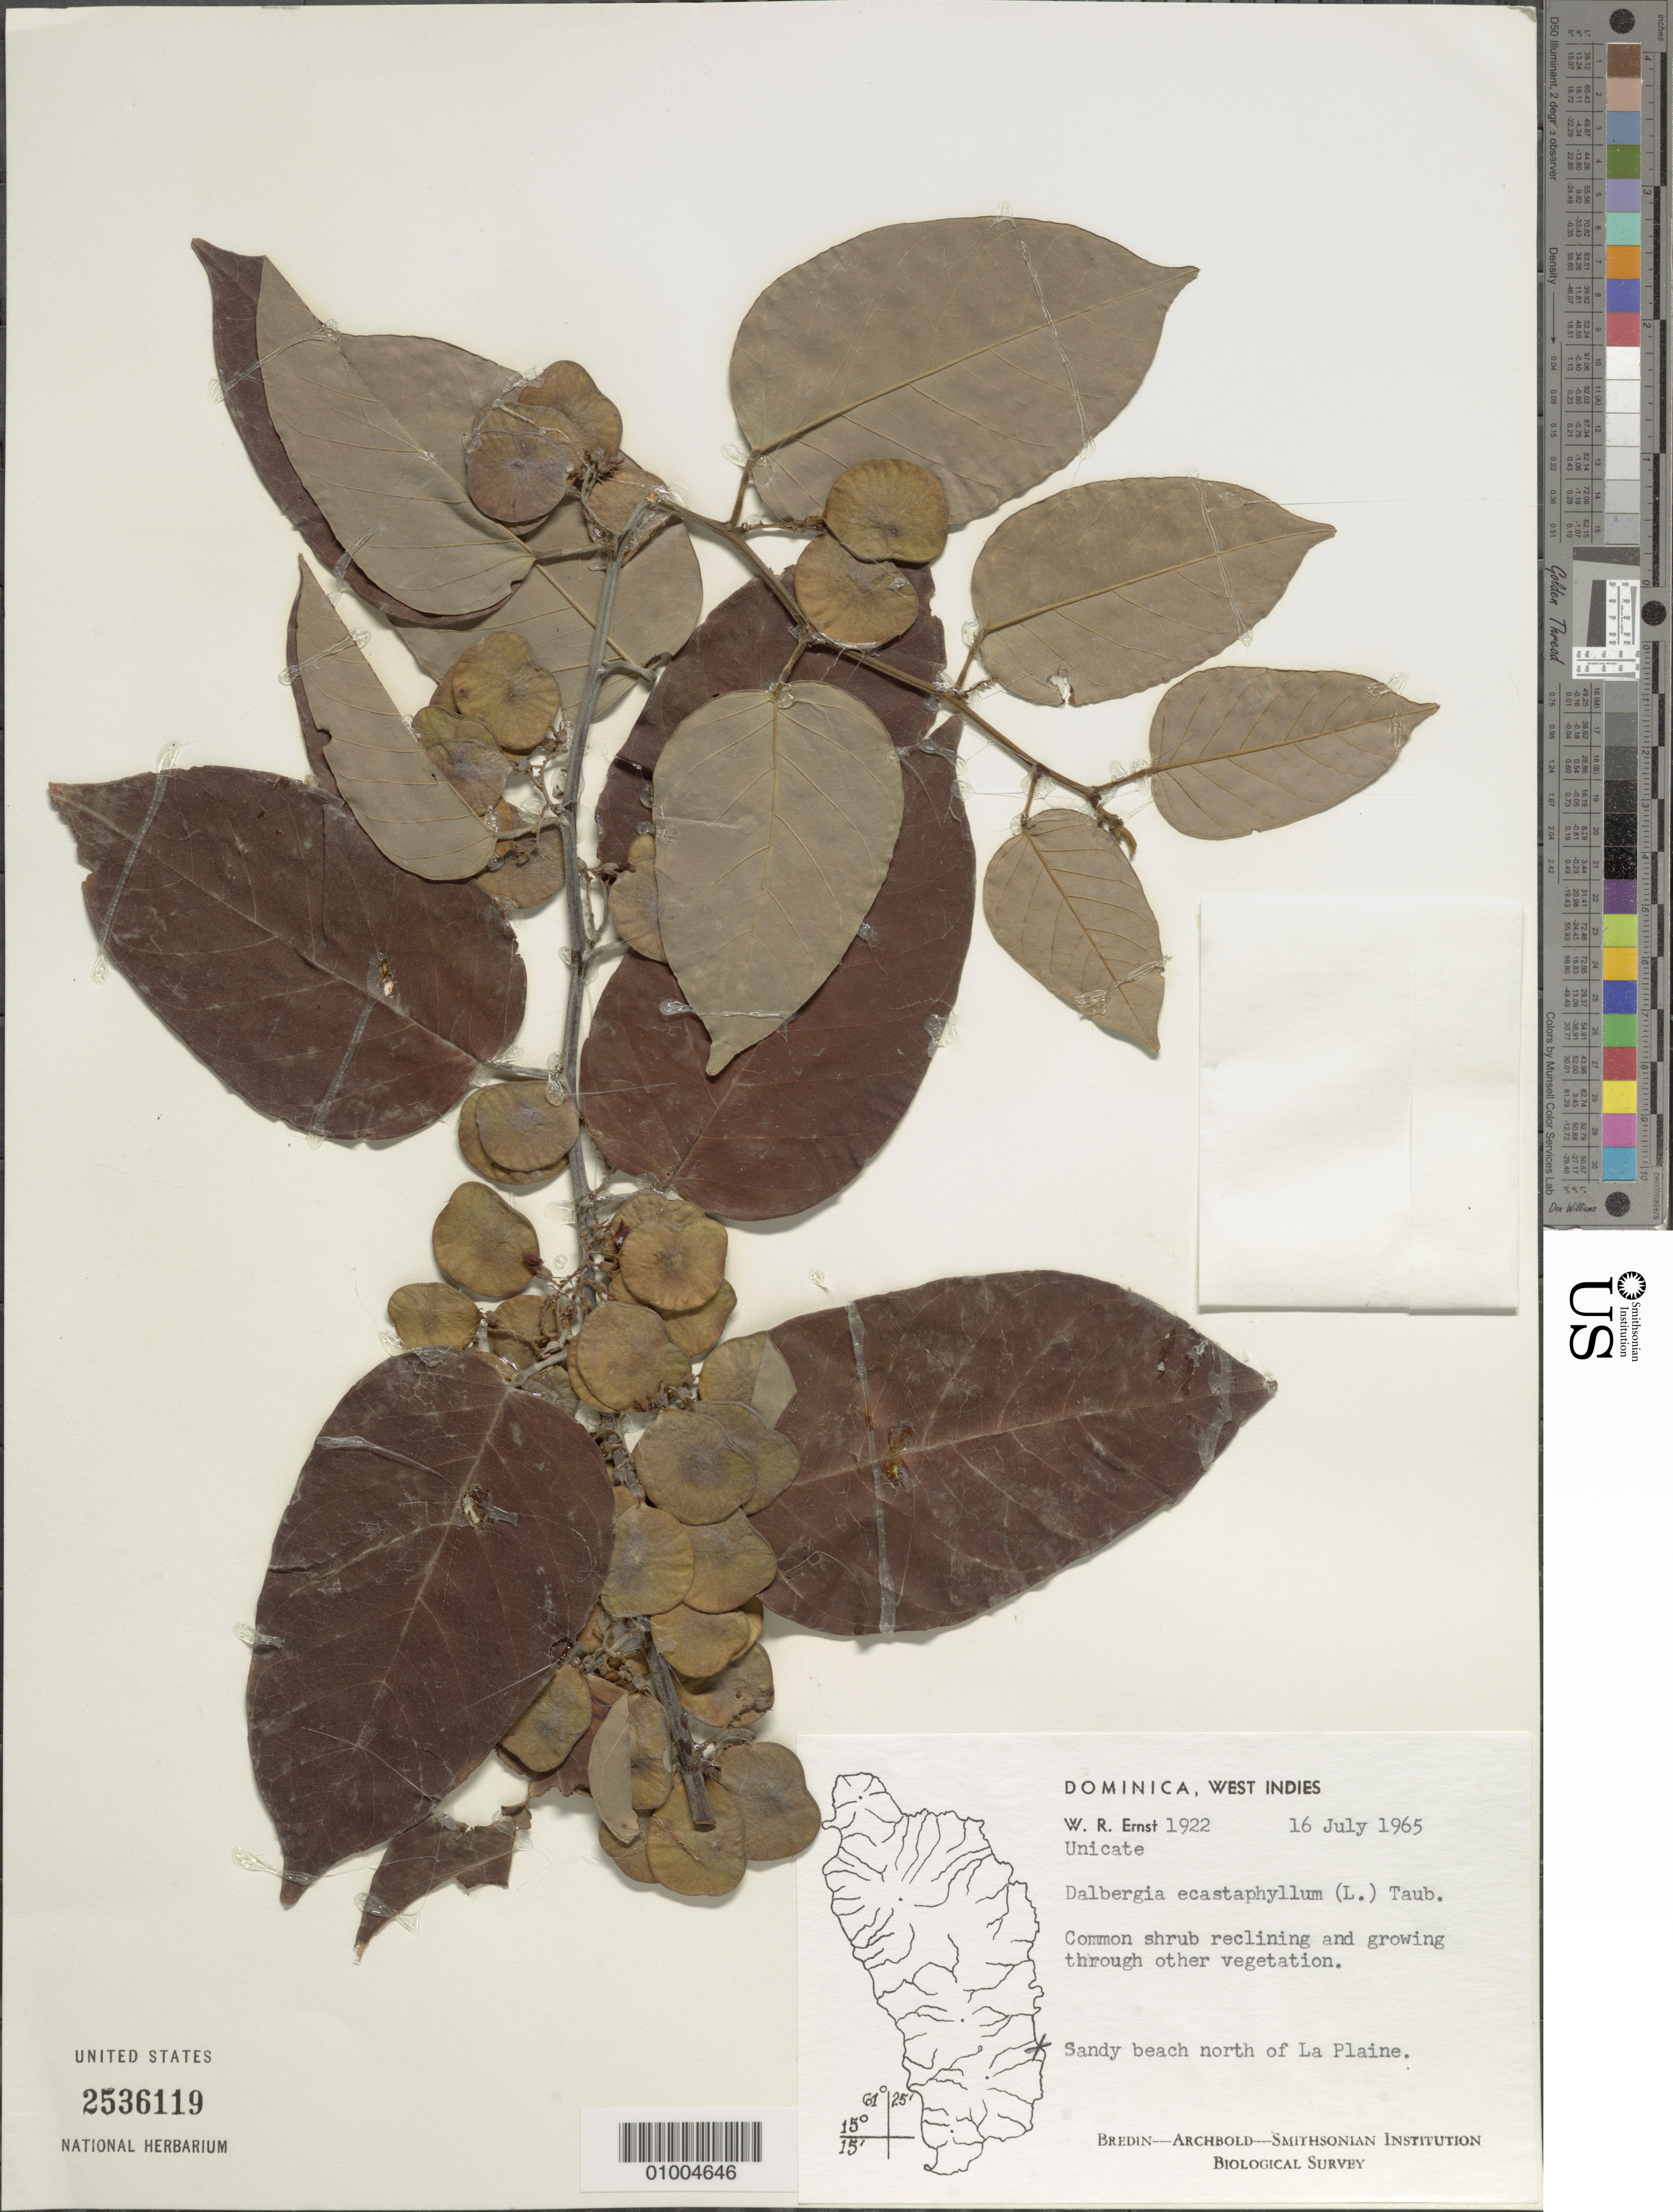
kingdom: Plantae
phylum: Tracheophyta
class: Magnoliopsida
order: Fabales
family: Fabaceae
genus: Dalbergia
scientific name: Dalbergia ecastaphyllum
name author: (L.) Taub.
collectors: W. R. Ernst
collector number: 1922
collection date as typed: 16 Jul 1965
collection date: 1965-07-16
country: Dominica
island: Dominica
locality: Common shrub reclining and growing through other vegetation. Sandy beach N of La Plaine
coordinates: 0 N, 0 E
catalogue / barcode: US 2536119